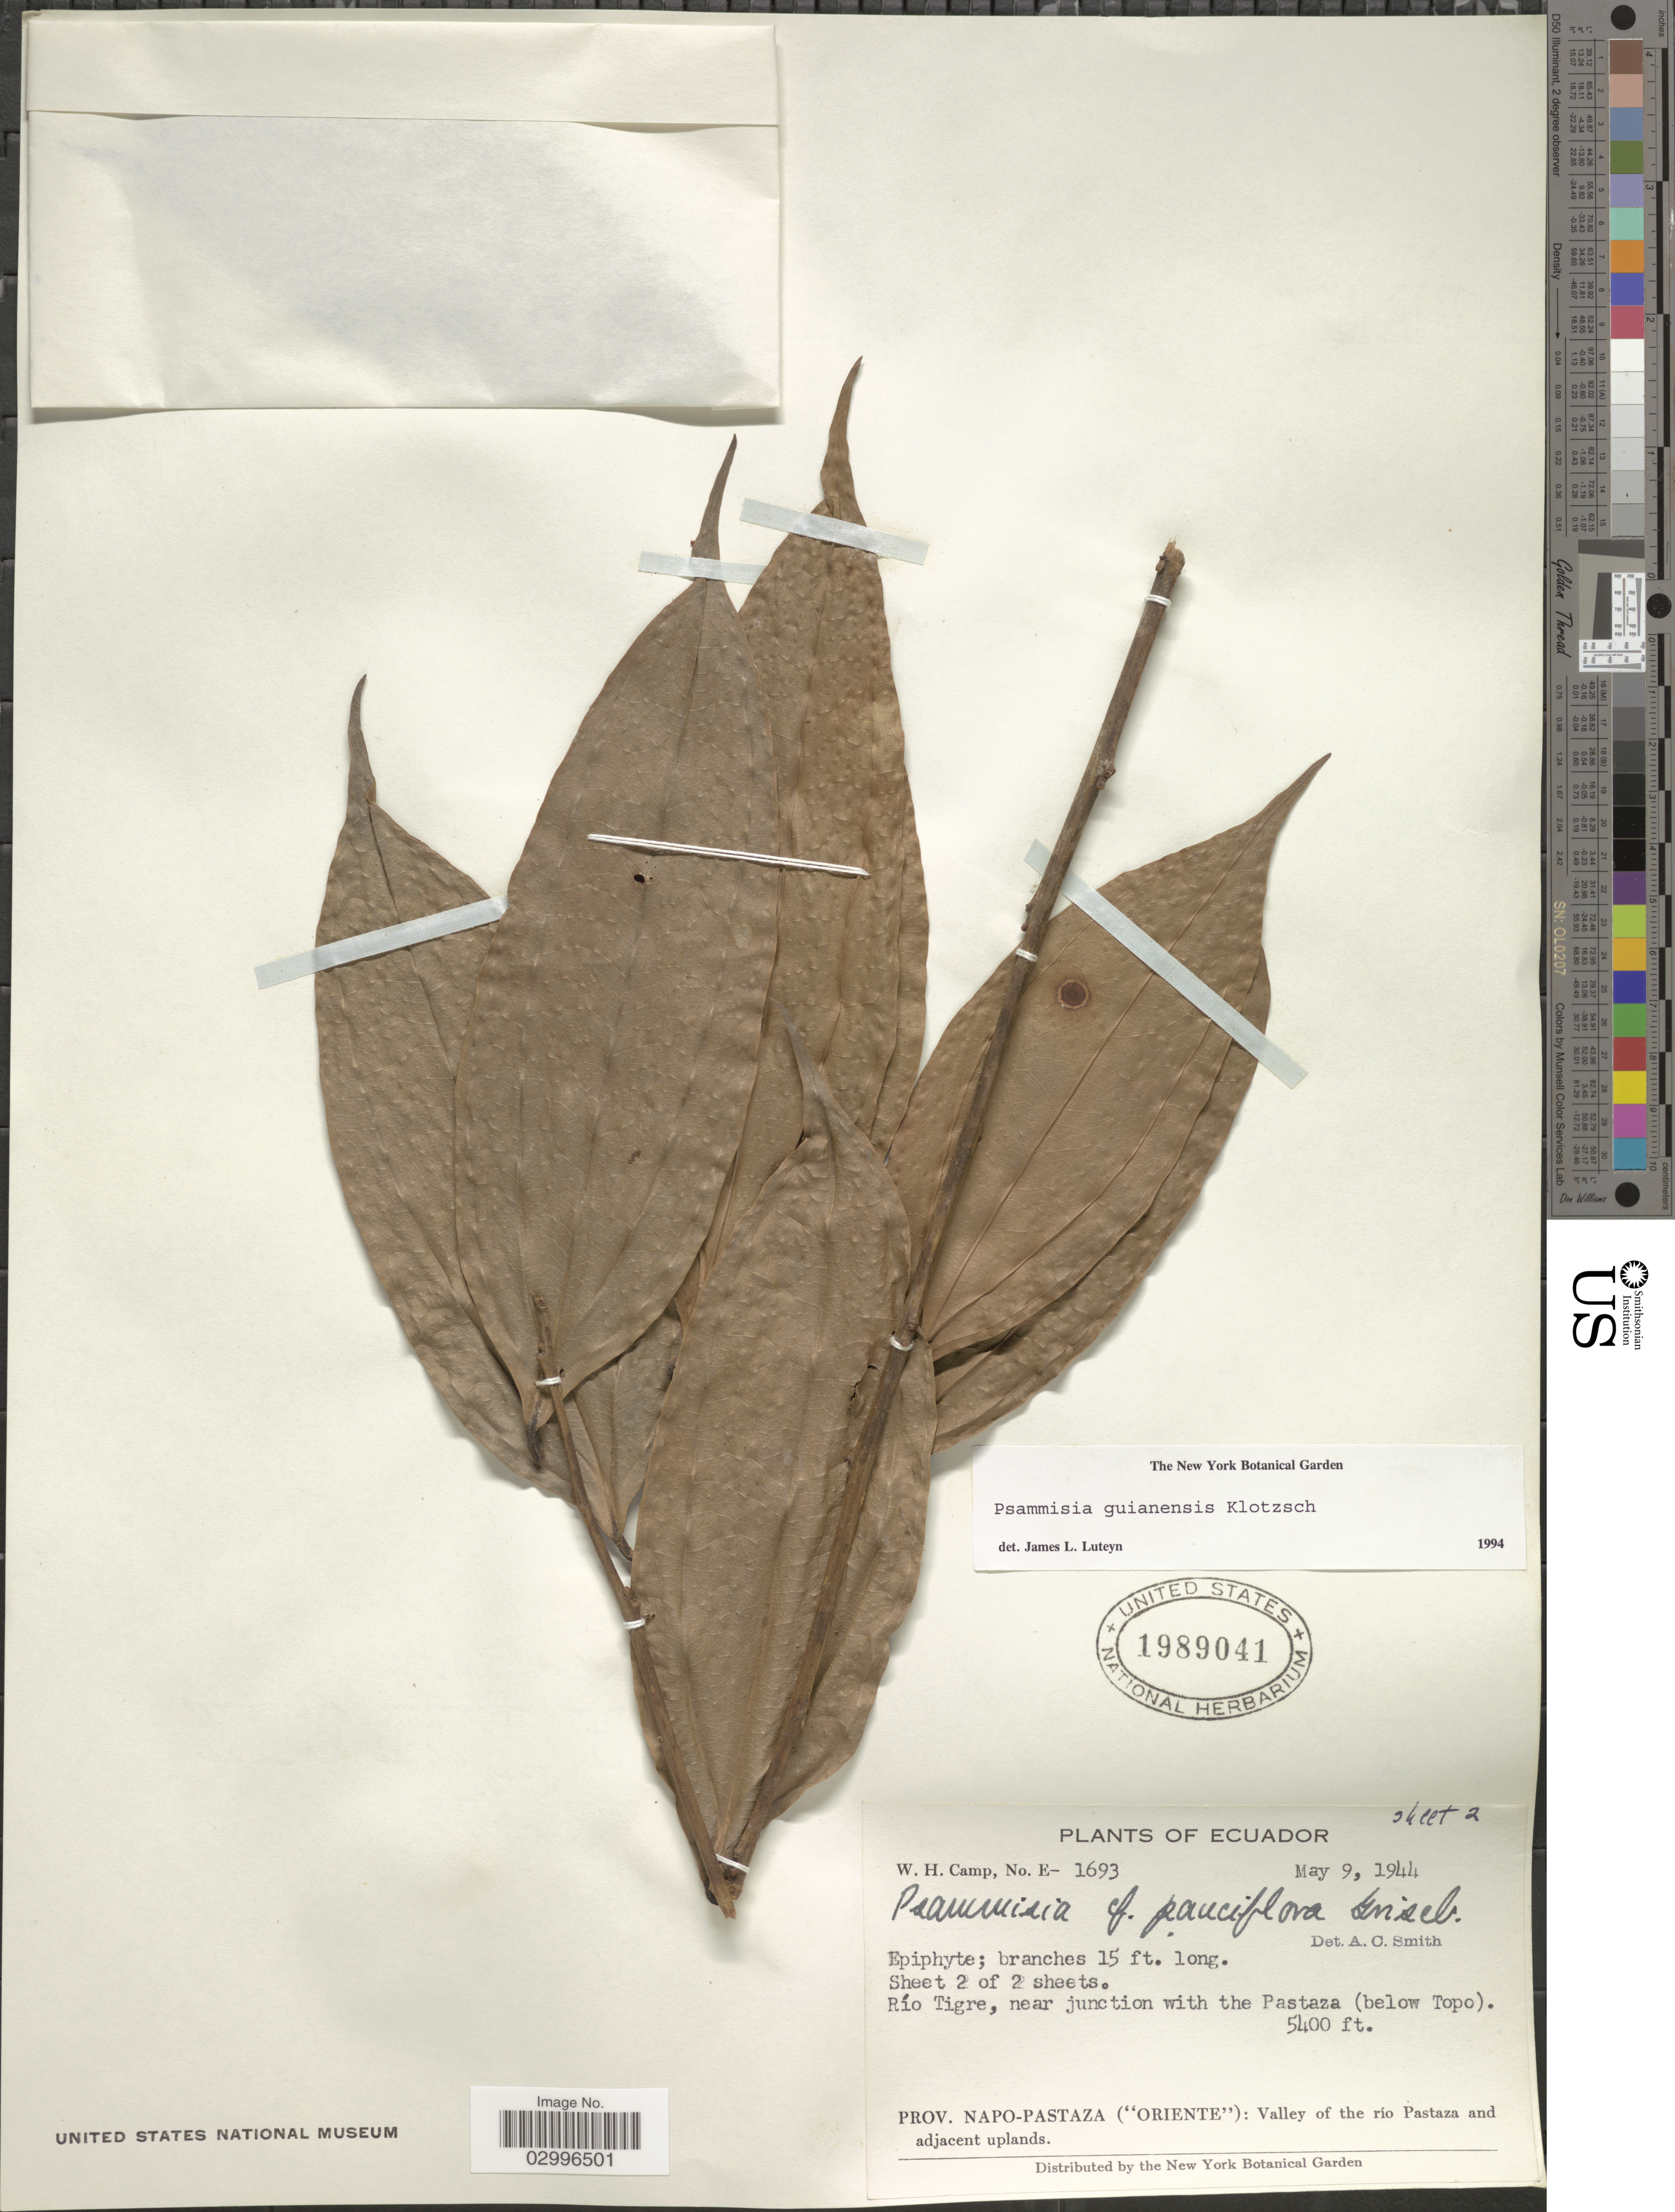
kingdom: Plantae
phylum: Tracheophyta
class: Magnoliopsida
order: Ericales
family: Ericaceae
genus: Psammisia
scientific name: Psammisia guianensis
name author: Klotzsch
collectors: W. H. Camp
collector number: E-1693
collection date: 1944-05-09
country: Ecuador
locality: Río Tigre, near junction with the Pastaza (below Topo). Prov. Napo-Pastaza ("Oriente"): Valley of the río Pastaza and adjacent uplands.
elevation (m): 1646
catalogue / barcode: US 1989041